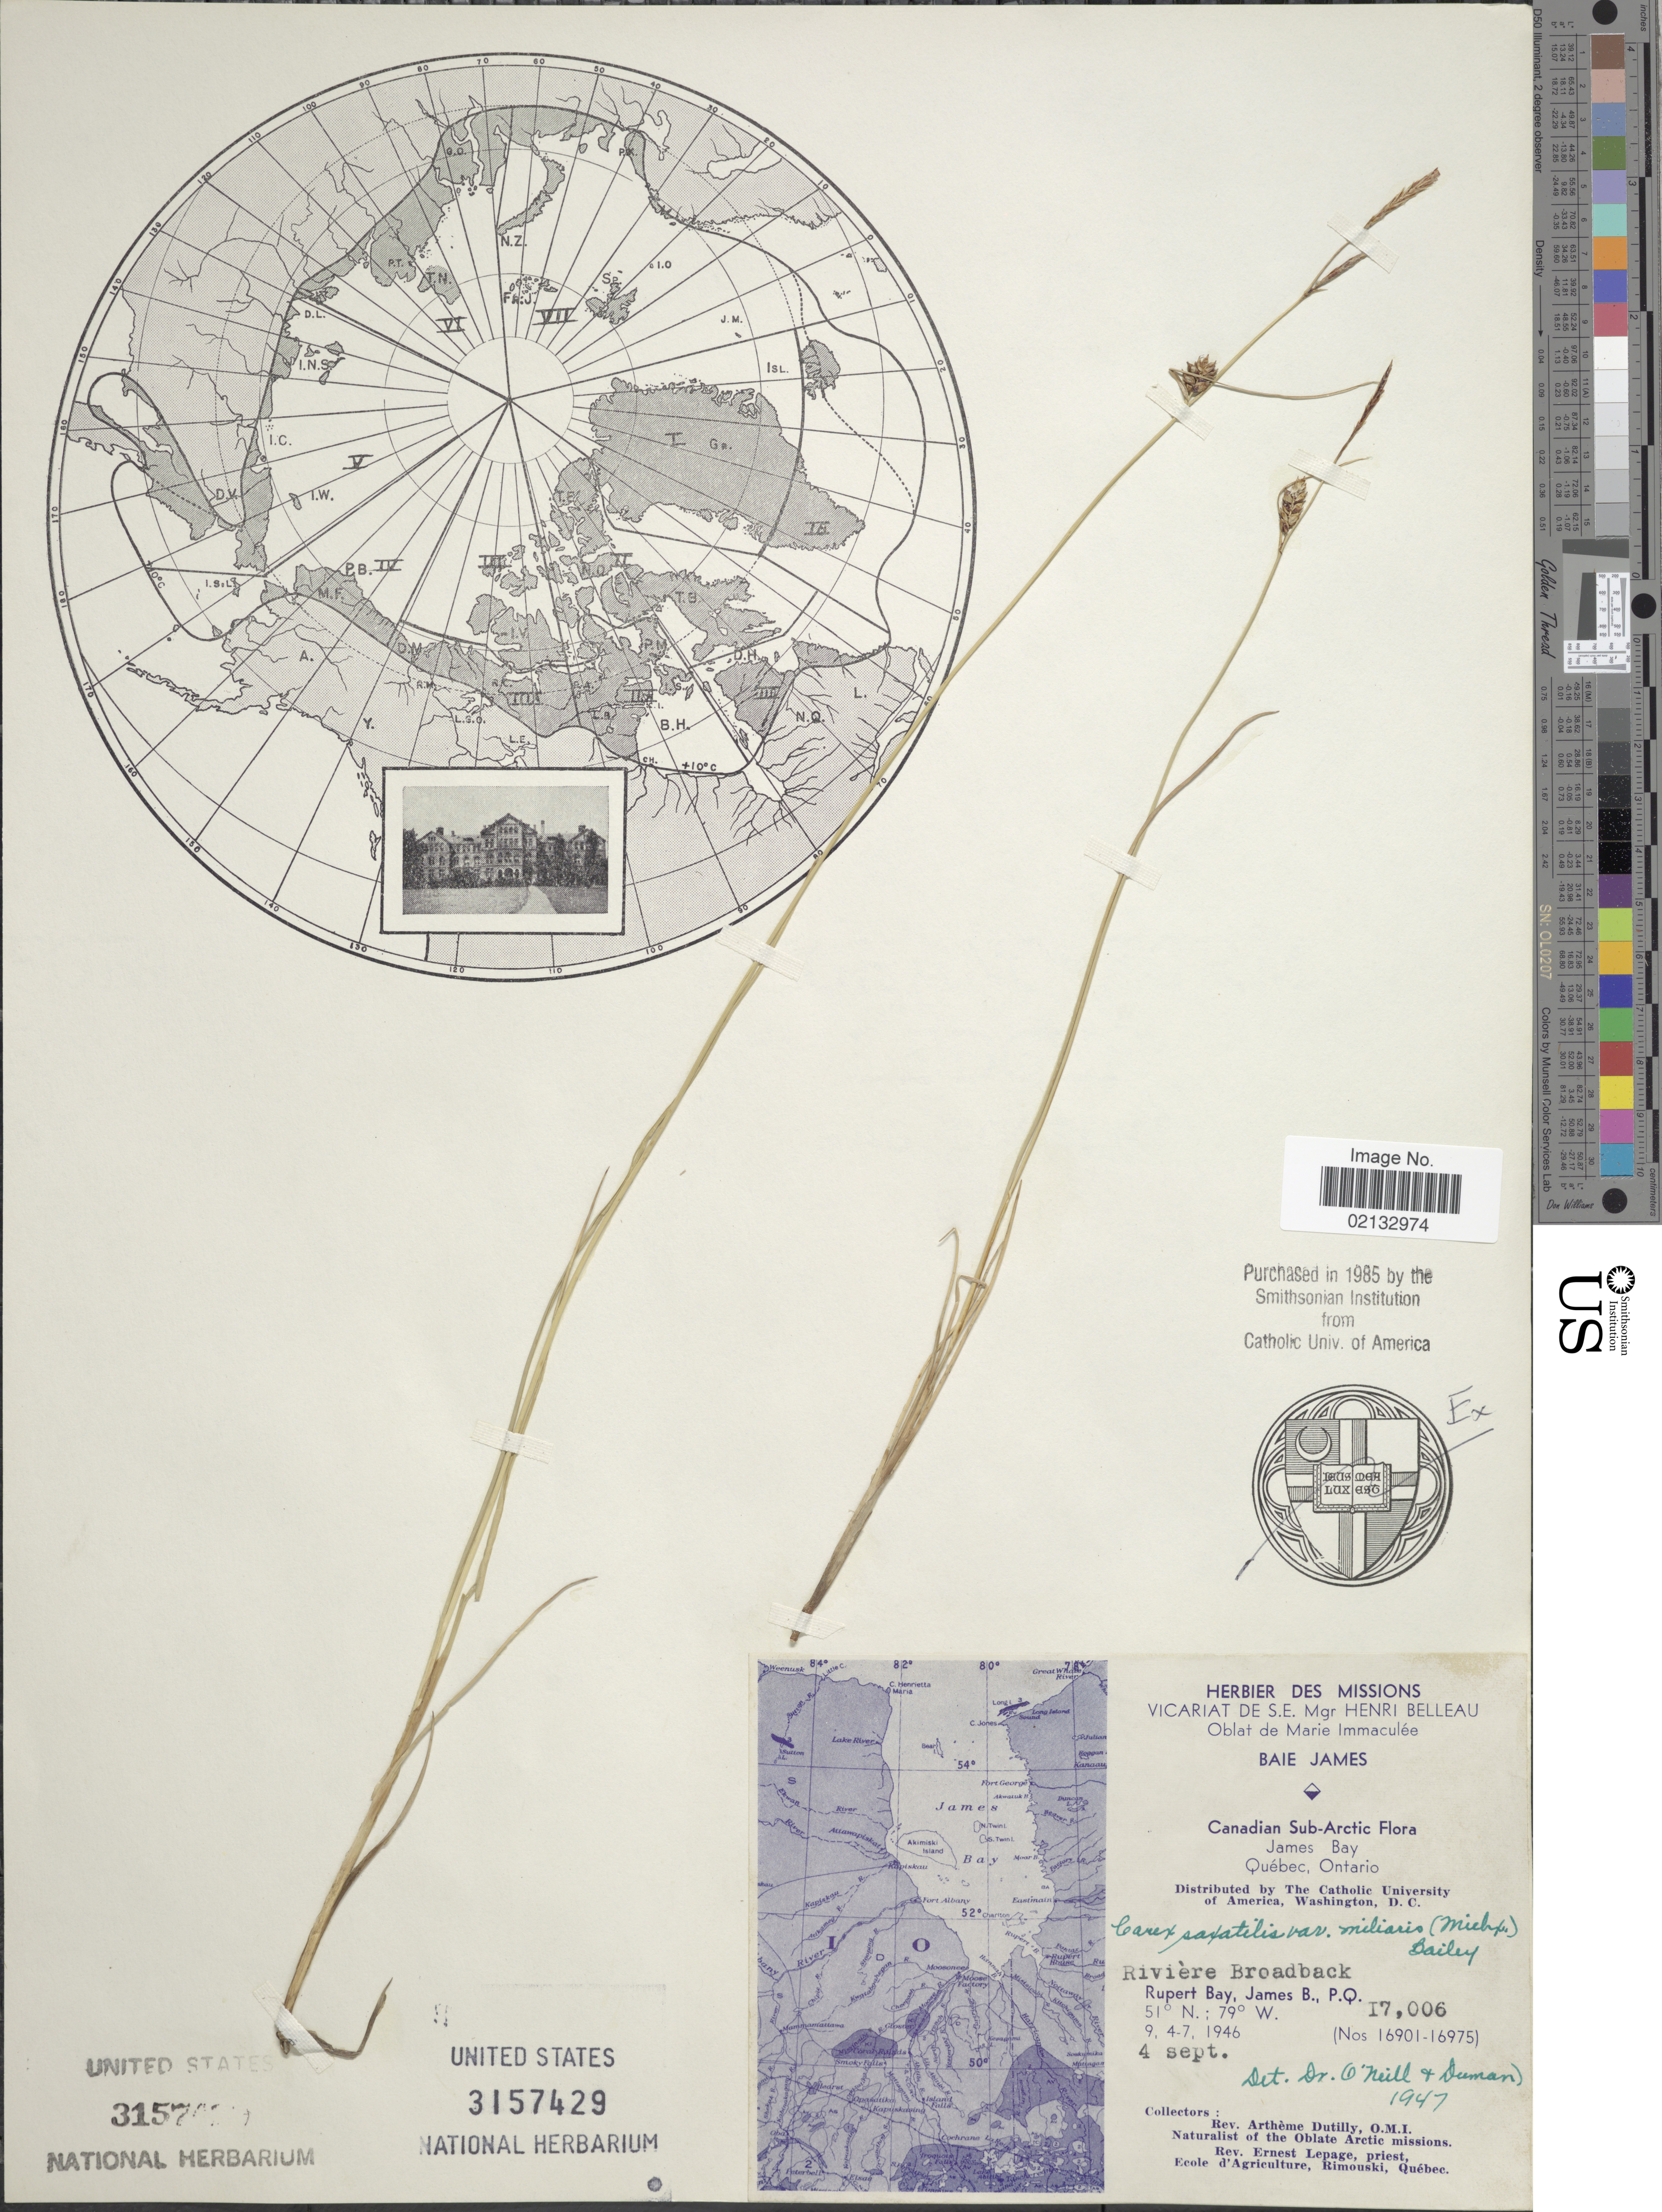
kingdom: Plantae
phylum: Tracheophyta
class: Liliopsida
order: Poales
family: Cyperaceae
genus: Carex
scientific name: Carex saxatilis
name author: L.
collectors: A. Dutilly & E. Lepage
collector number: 17006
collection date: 1946-09-04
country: Canada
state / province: Quebec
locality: Canadian Sub-Arctic. James Bay. Quebec, Ontario. Riviere Braodback. Rupert Bay, James B., P. Q.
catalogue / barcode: US 3157429